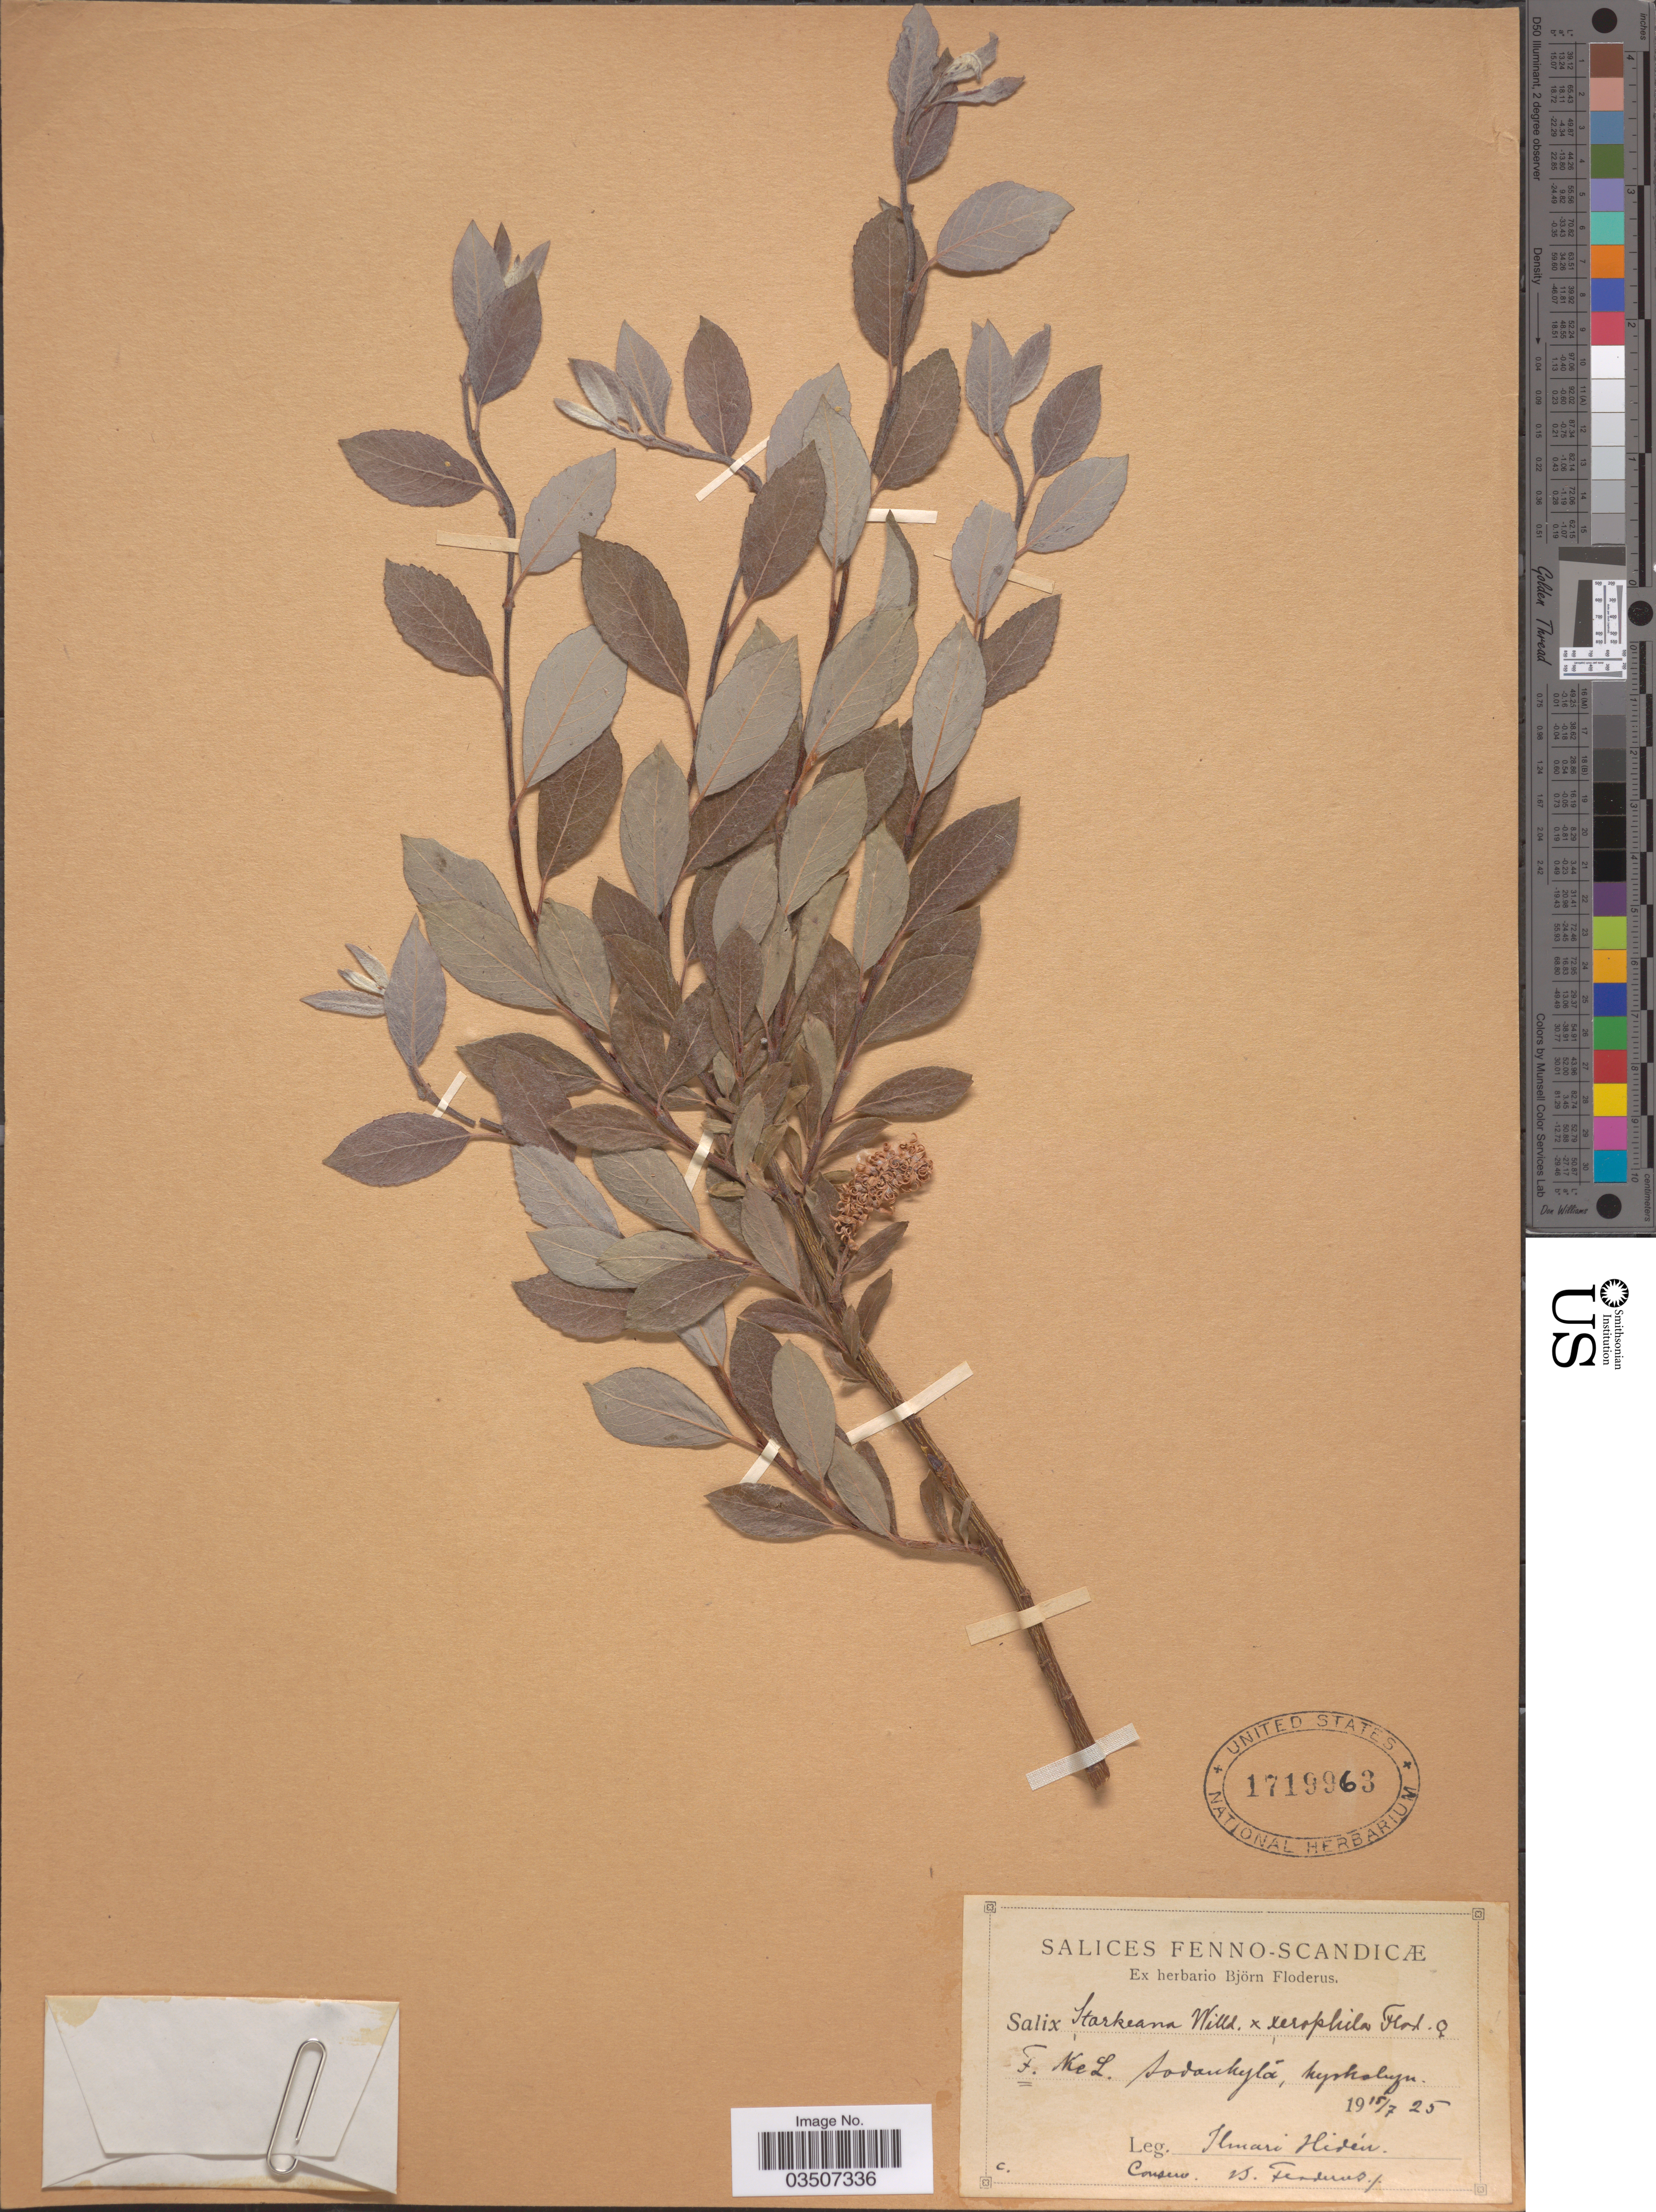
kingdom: Plantae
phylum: Tracheophyta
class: Magnoliopsida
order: Malpighiales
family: Salicaceae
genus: Salix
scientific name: Salix starkeana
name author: Willd.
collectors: I. Hidén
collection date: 1925-07-15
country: Finland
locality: Fenno-Scandicæ. Sodankylá, kyrkbyn.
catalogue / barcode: US 1719963